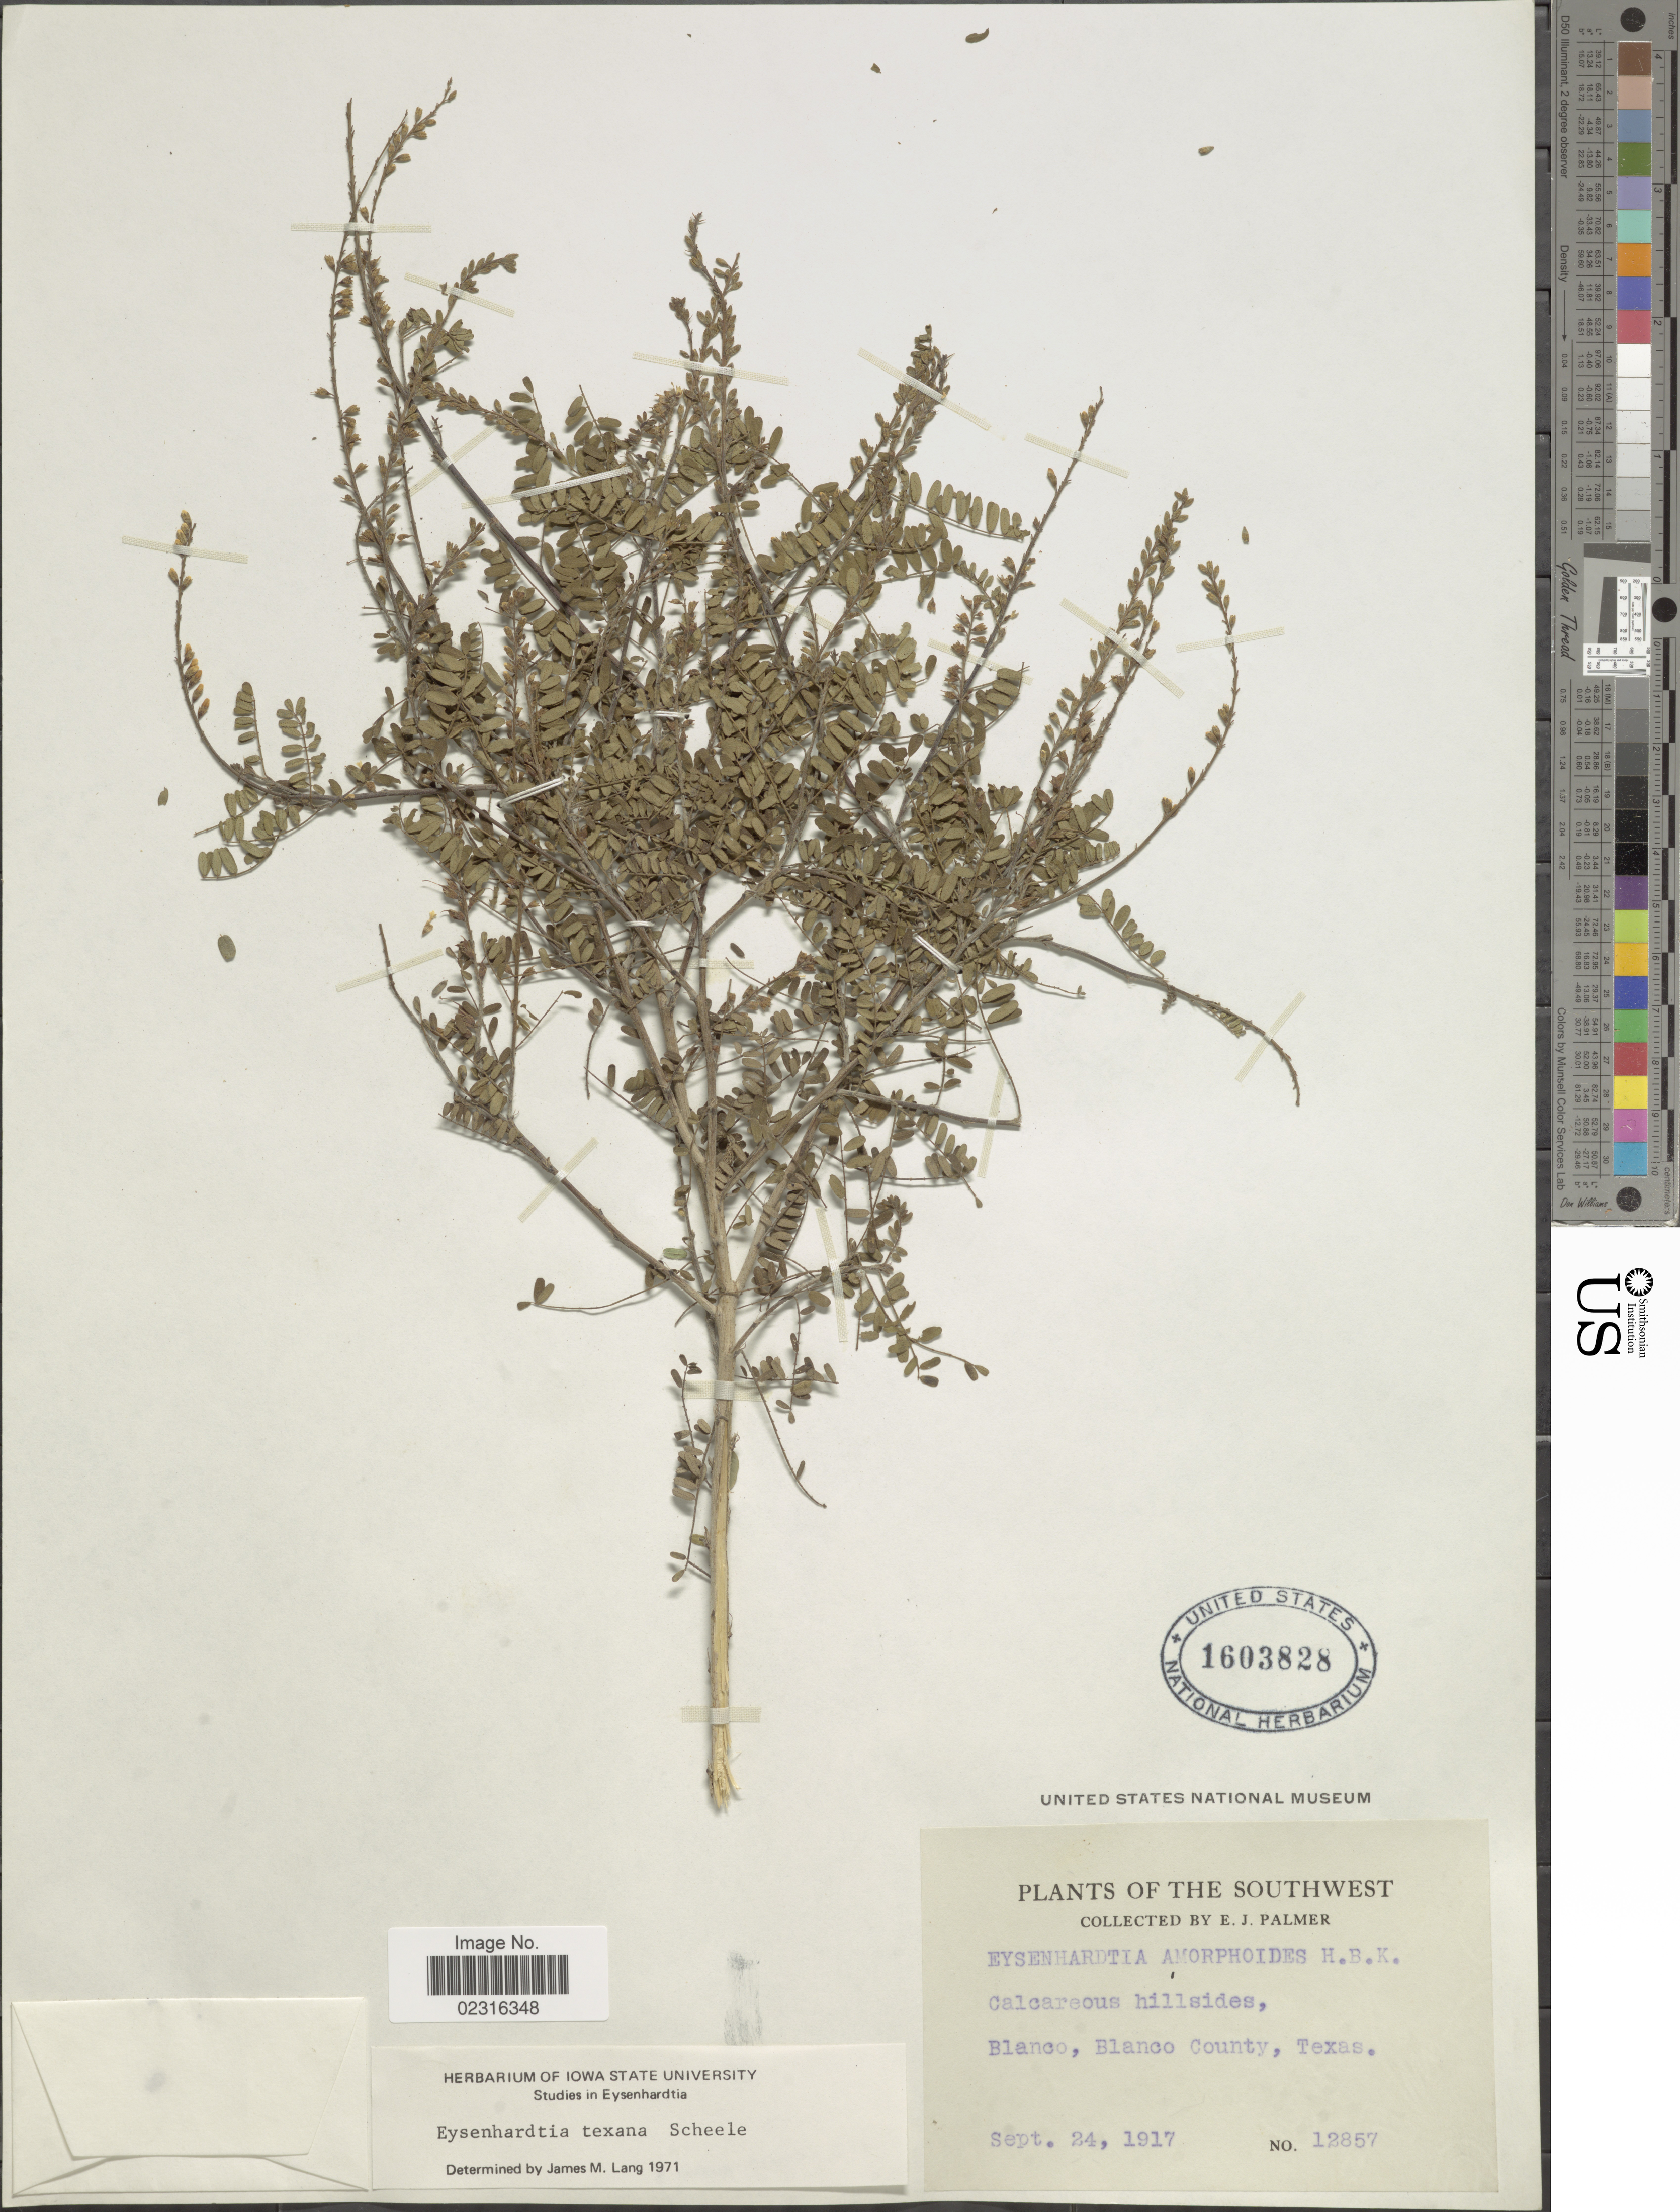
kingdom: Plantae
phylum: Tracheophyta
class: Magnoliopsida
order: Fabales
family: Fabaceae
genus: Eysenhardtia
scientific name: Eysenhardtia texana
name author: Scheele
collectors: E. J. Palmer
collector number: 12857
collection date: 1917-09-24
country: United States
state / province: Texas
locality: The Southwest, Blanco, Blanco County.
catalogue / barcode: US 1603828